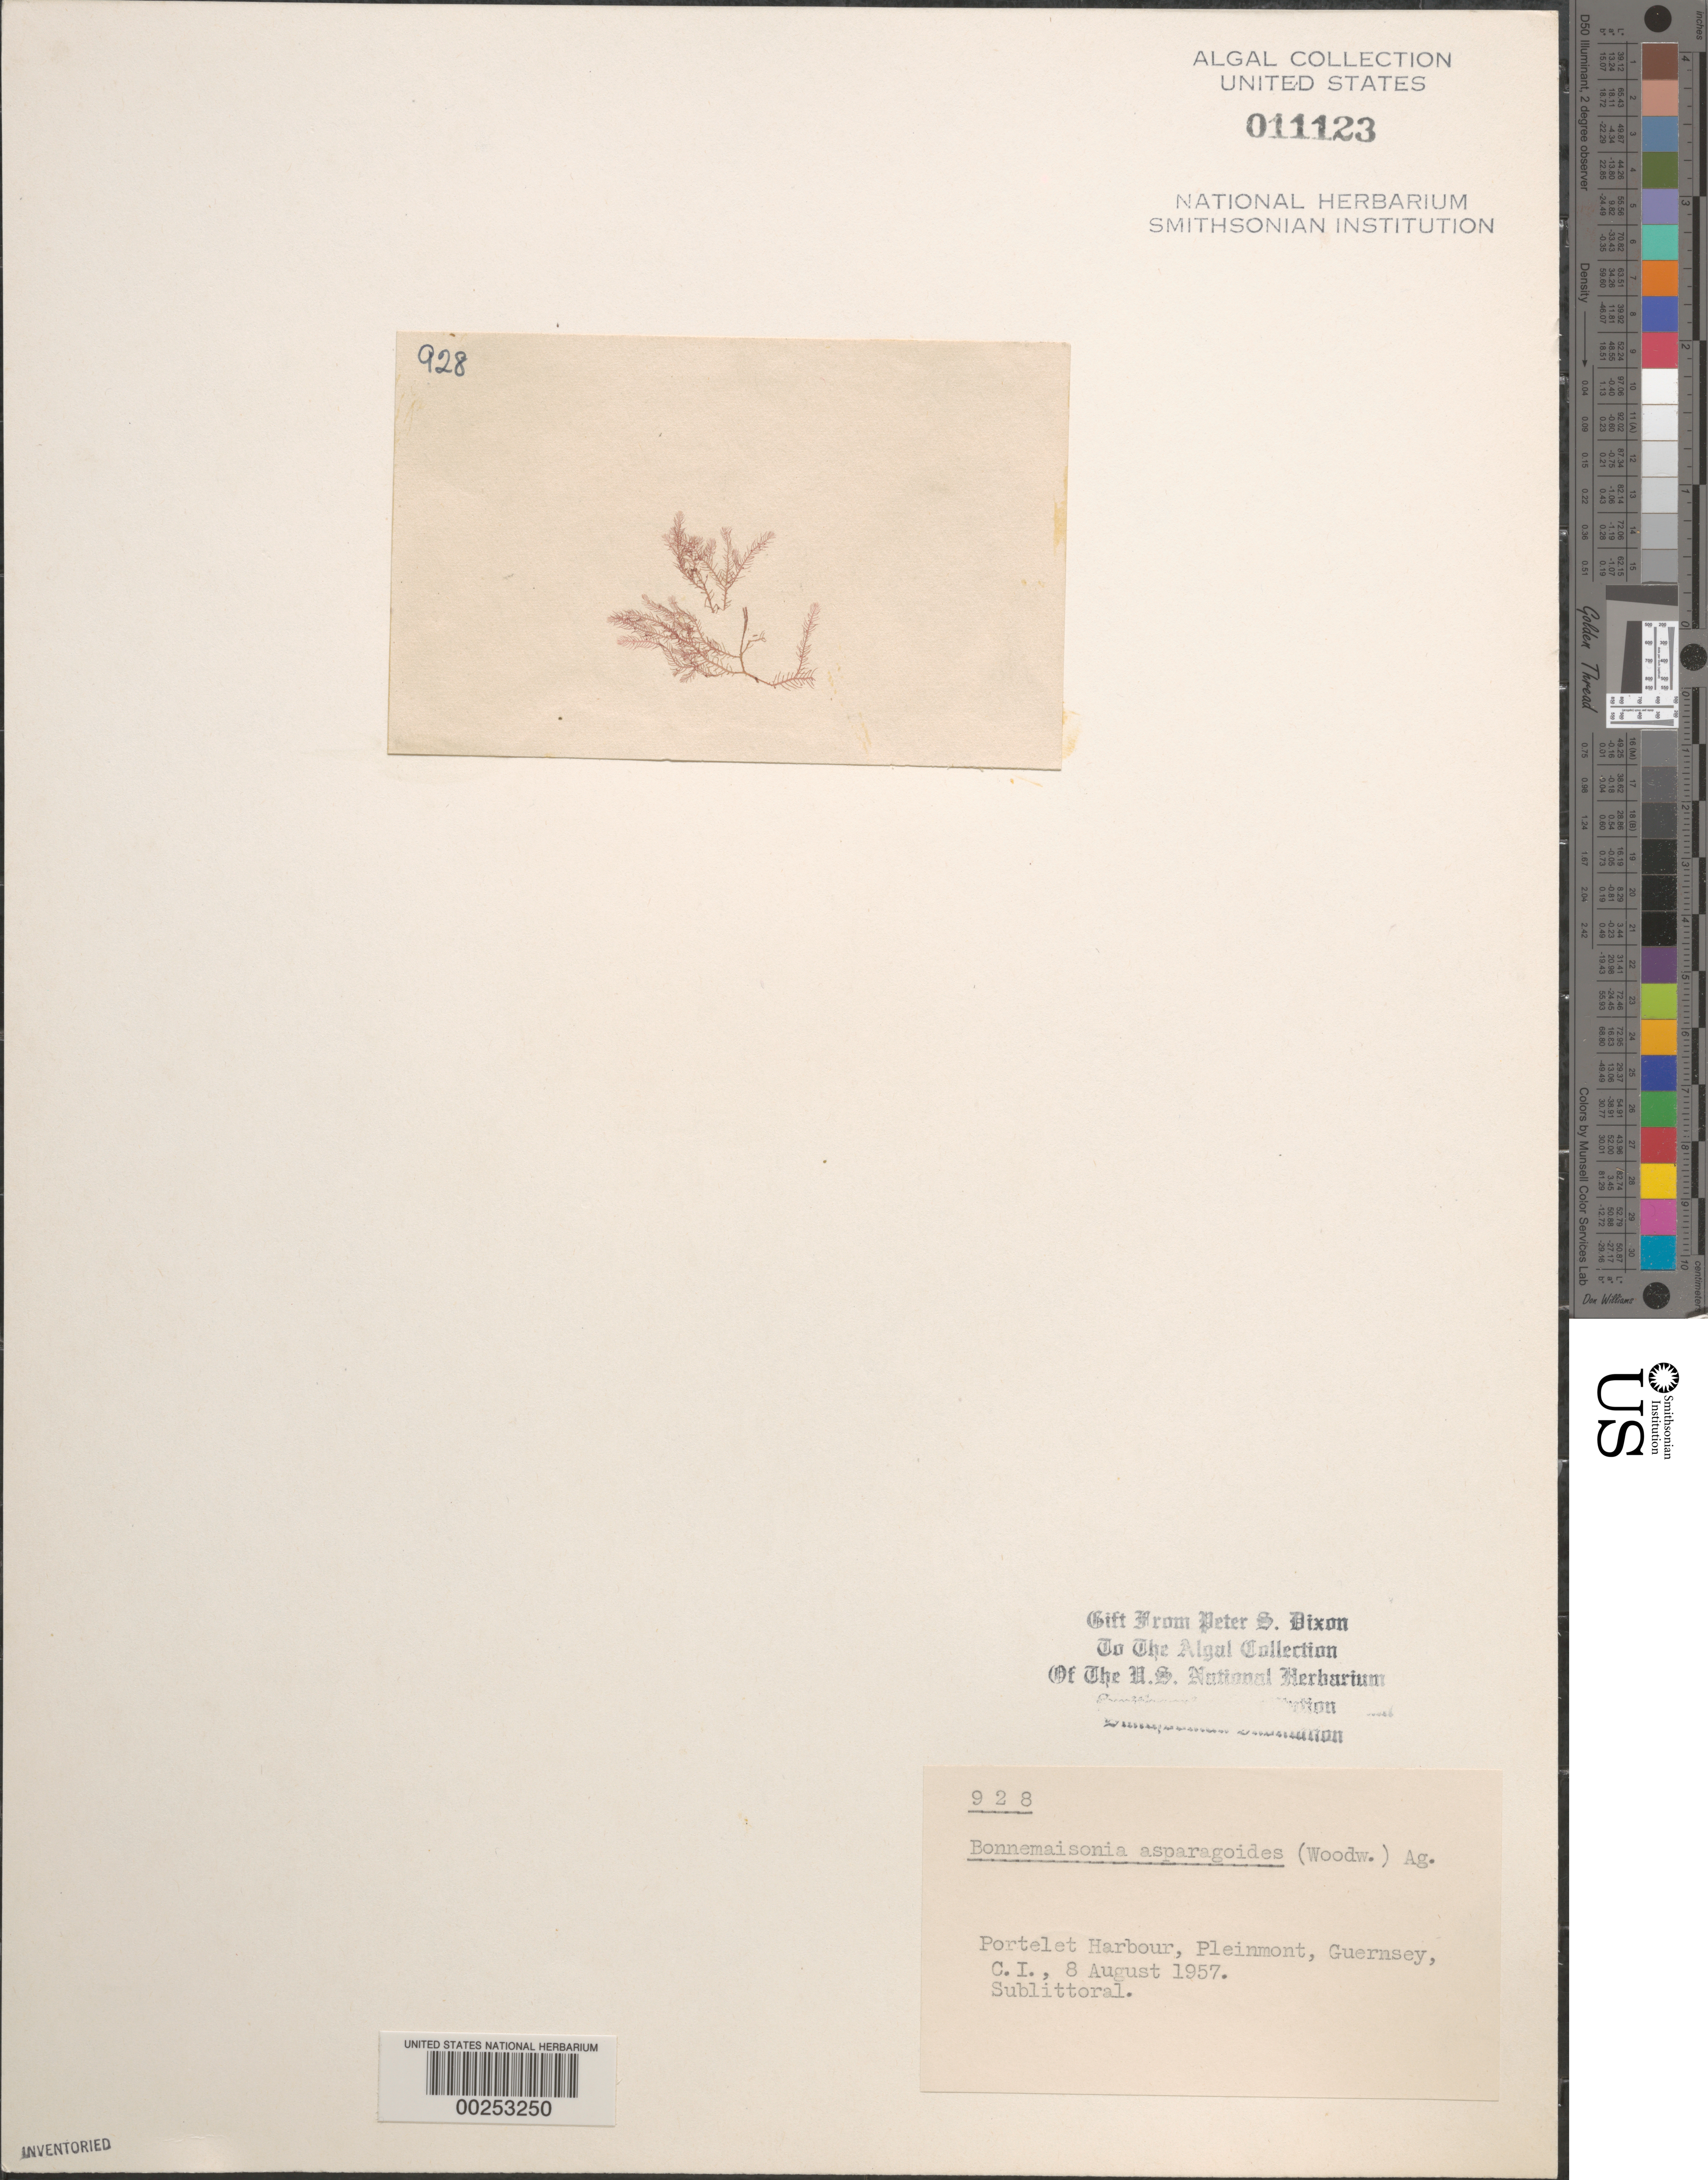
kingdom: Plantae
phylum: Rhodophyta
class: Florideophyceae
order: Bonnemaisoniales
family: Bonnemaisoniaceae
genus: Bonnemaisonia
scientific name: Bonnemaisonia asparagoides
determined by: Dixon, P. S.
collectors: P. S. Dixon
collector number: PSD 928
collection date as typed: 08 Aug 1957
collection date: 1957-08-08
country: United Kingdom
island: Guernsey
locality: Channel Islands. Bailiwick of Guernsey. Portelet Harbor, Pleinmont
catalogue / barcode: US 11123